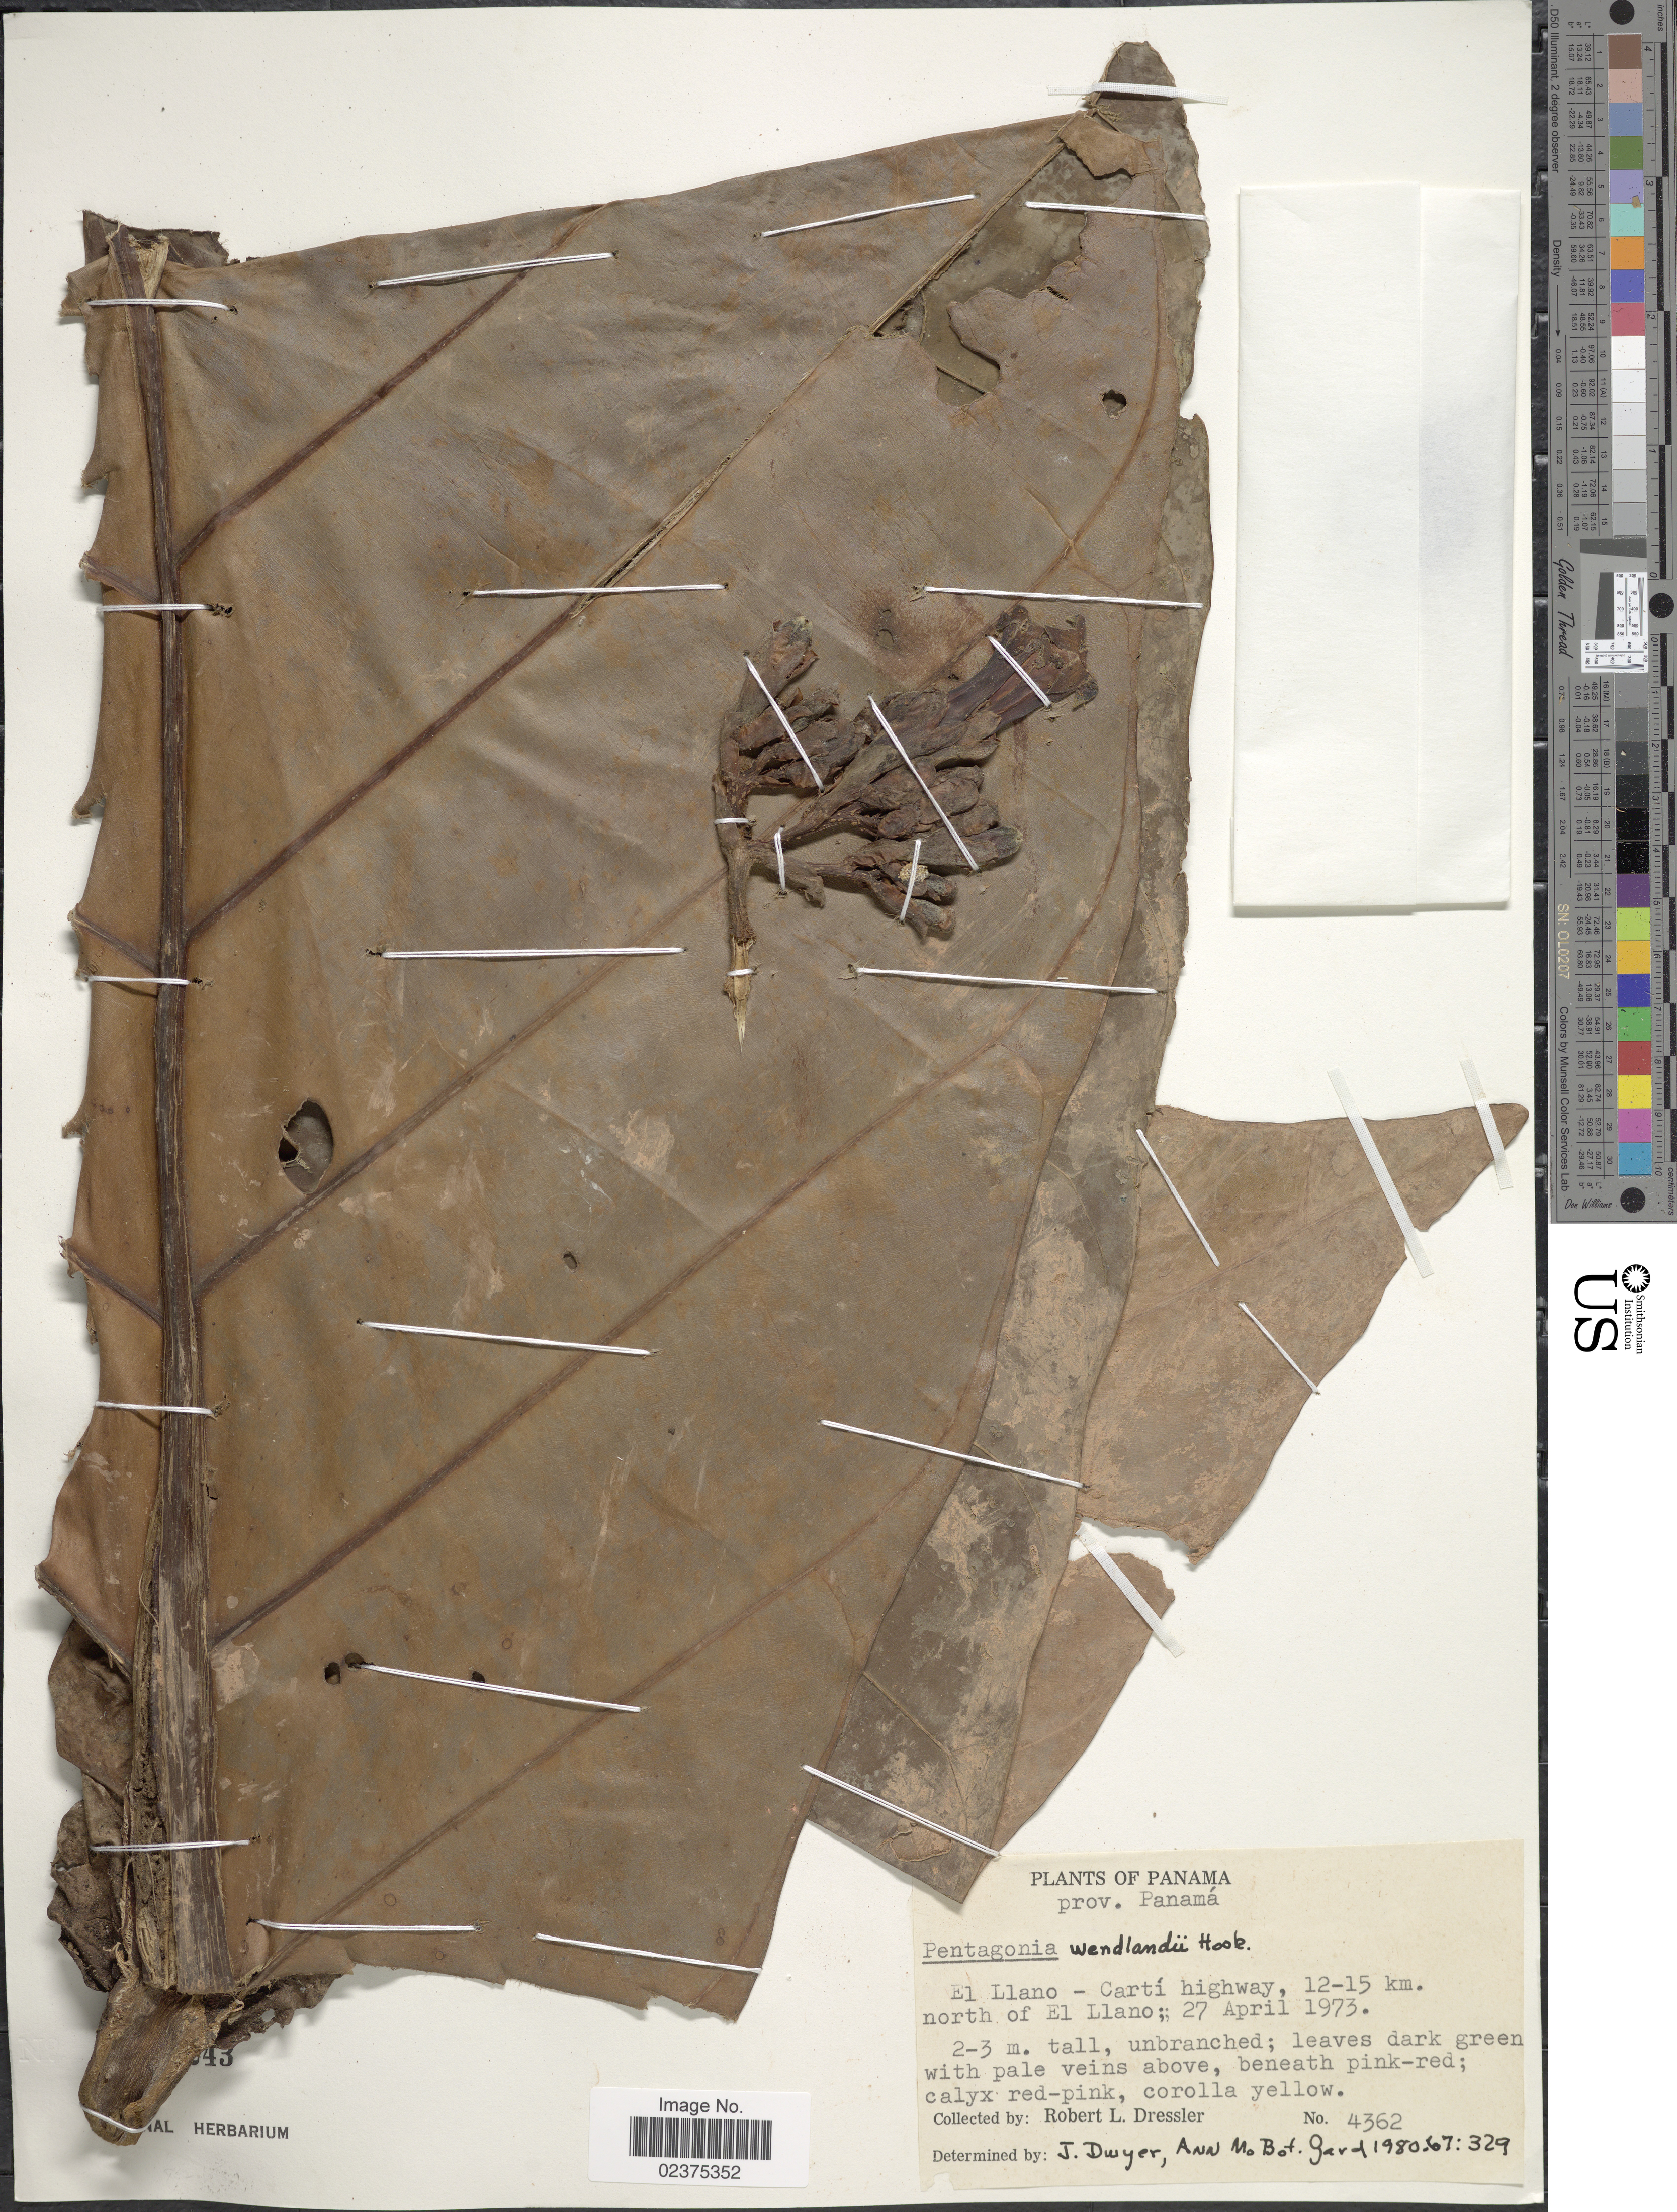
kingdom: Plantae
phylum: Tracheophyta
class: Magnoliopsida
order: Gentianales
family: Rubiaceae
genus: Pentagonia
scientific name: Pentagonia wendlandii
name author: Hook. f.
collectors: R. Dressler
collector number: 4362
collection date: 1973-04-27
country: Panama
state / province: Panamá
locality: Prov. Panama, El Llano, Carti highway, 12-15 km. north of El Llano